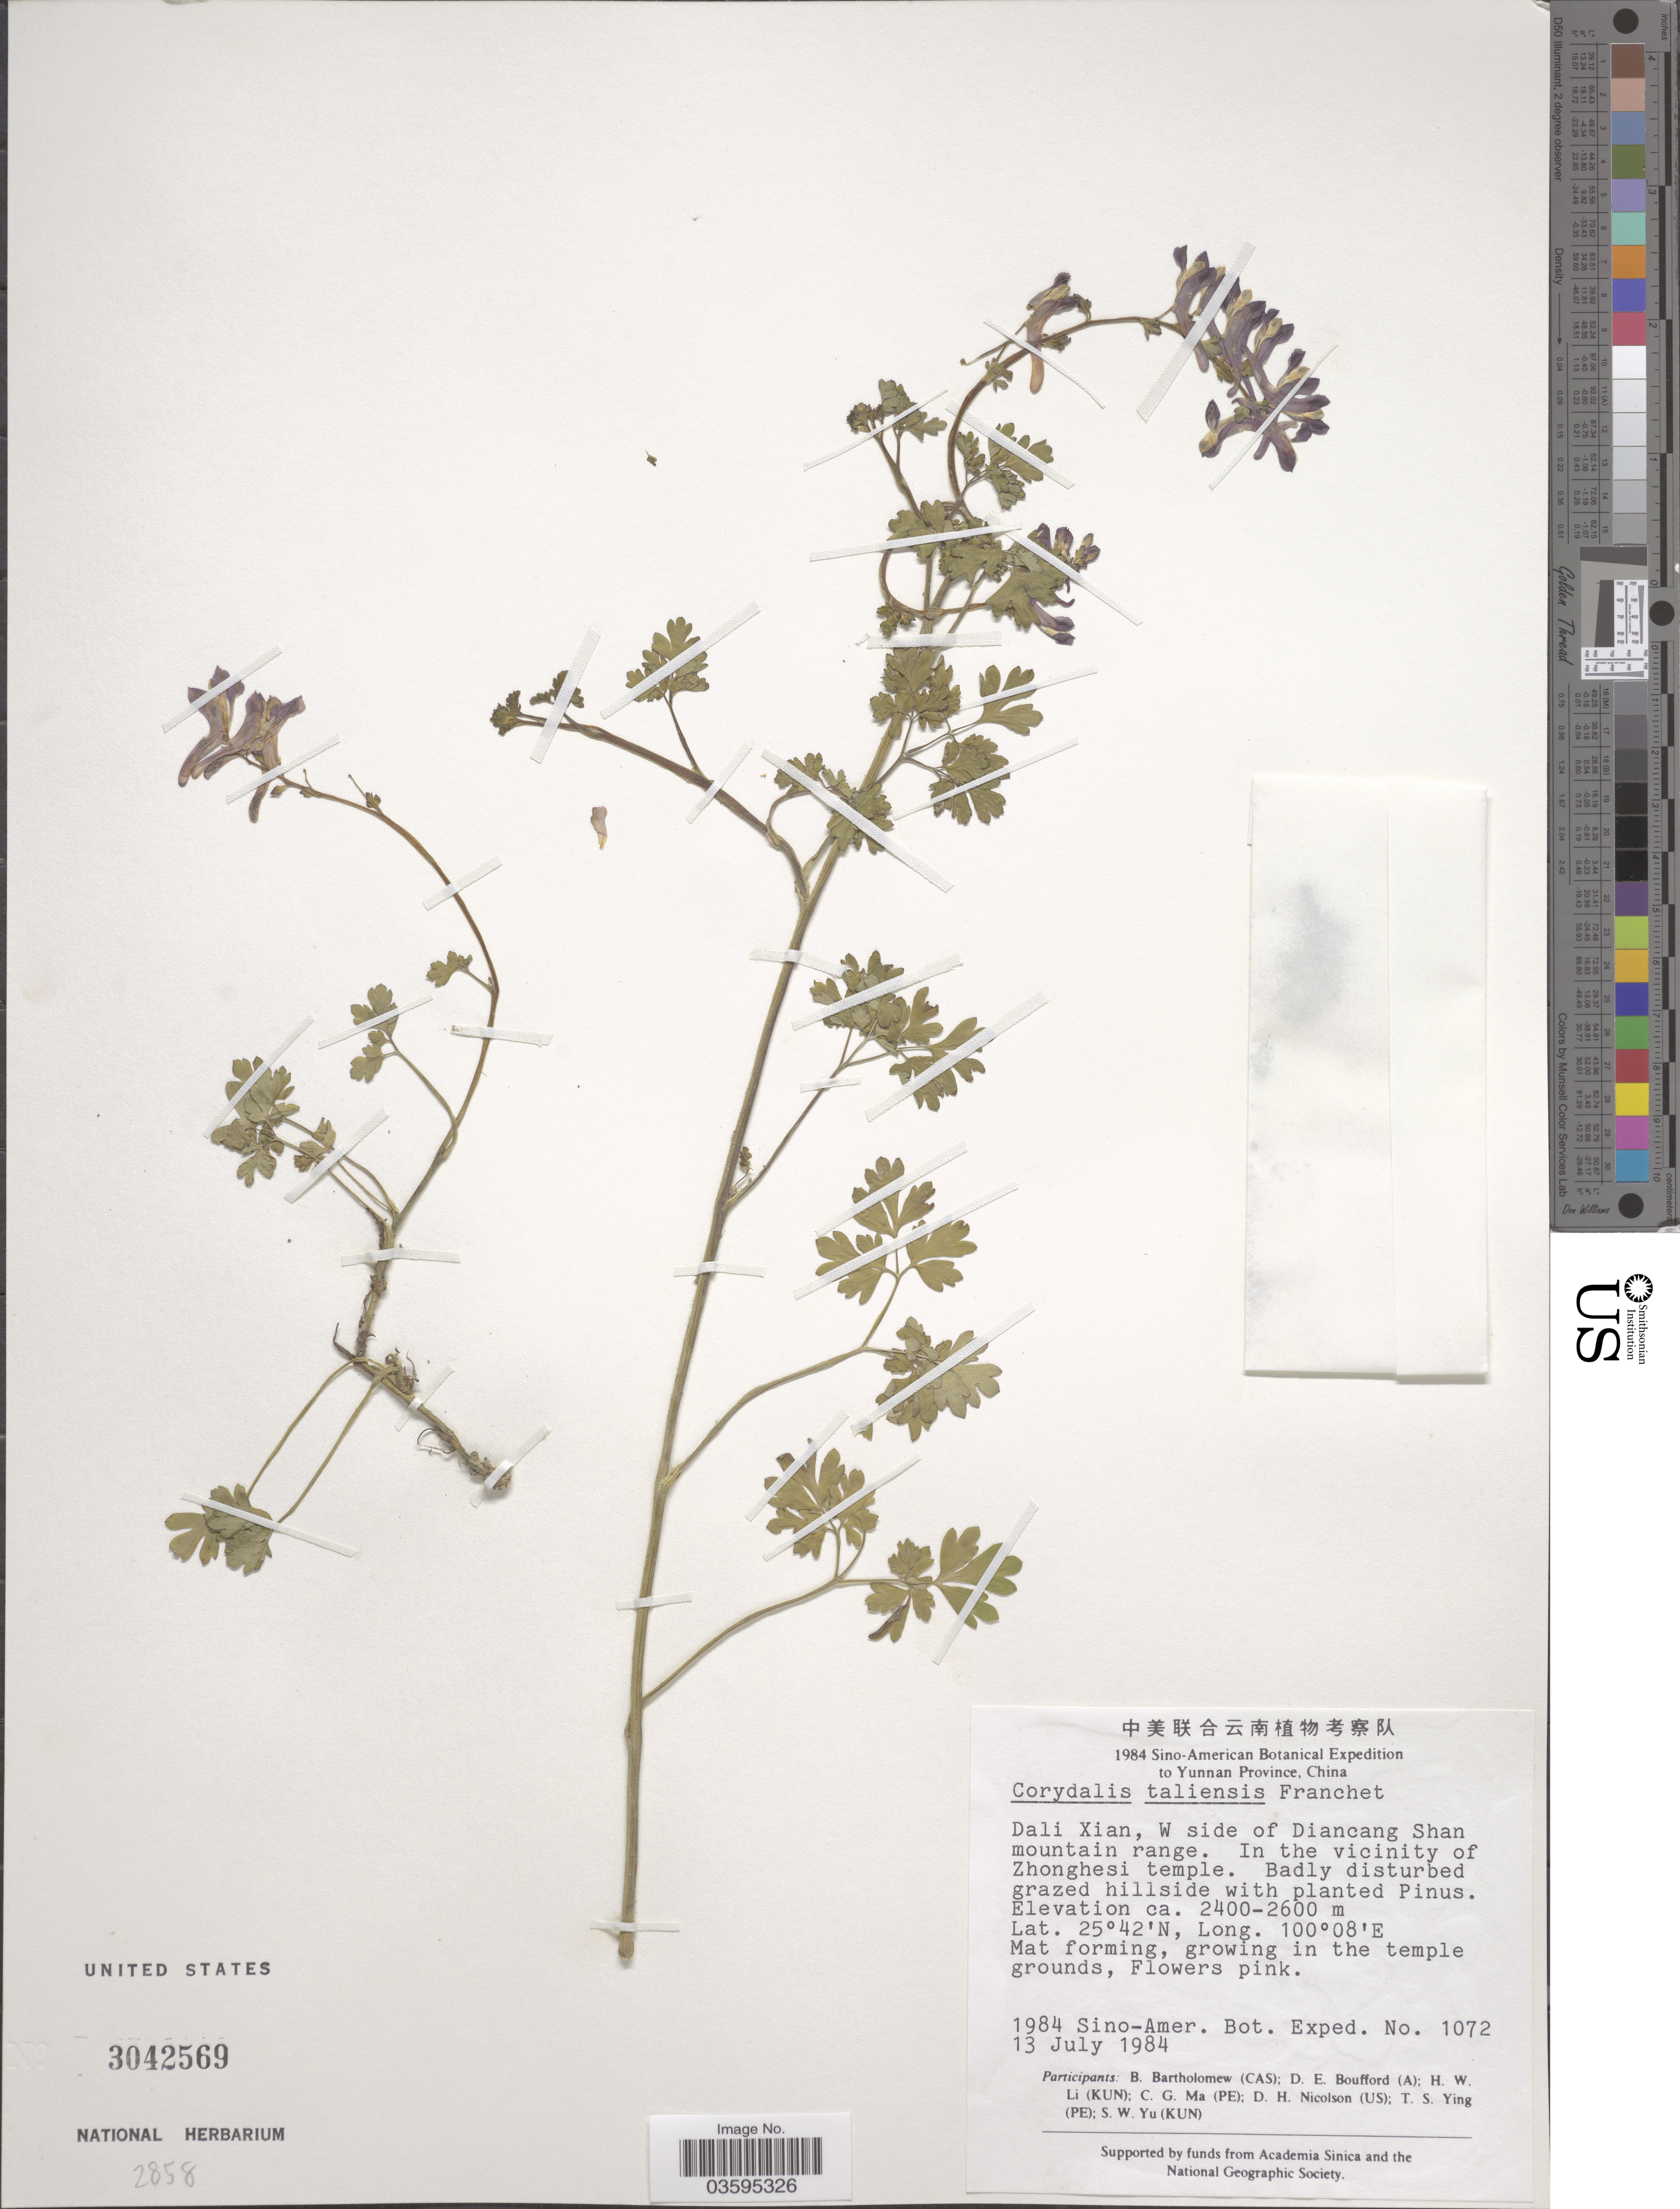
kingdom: Plantae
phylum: Tracheophyta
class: Magnoliopsida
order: Ranunculales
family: Papaveraceae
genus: Corydalis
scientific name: Corydalis taliensis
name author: Franch.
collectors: Sino-Amer. Bot. Exped. 1984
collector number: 1072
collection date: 1984-07-13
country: China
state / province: Yunnan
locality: Dali Xian, W side of Diancang Shan mountain range. In the vicinity of Zhonghesi temple.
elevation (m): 2400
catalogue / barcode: US 3042569